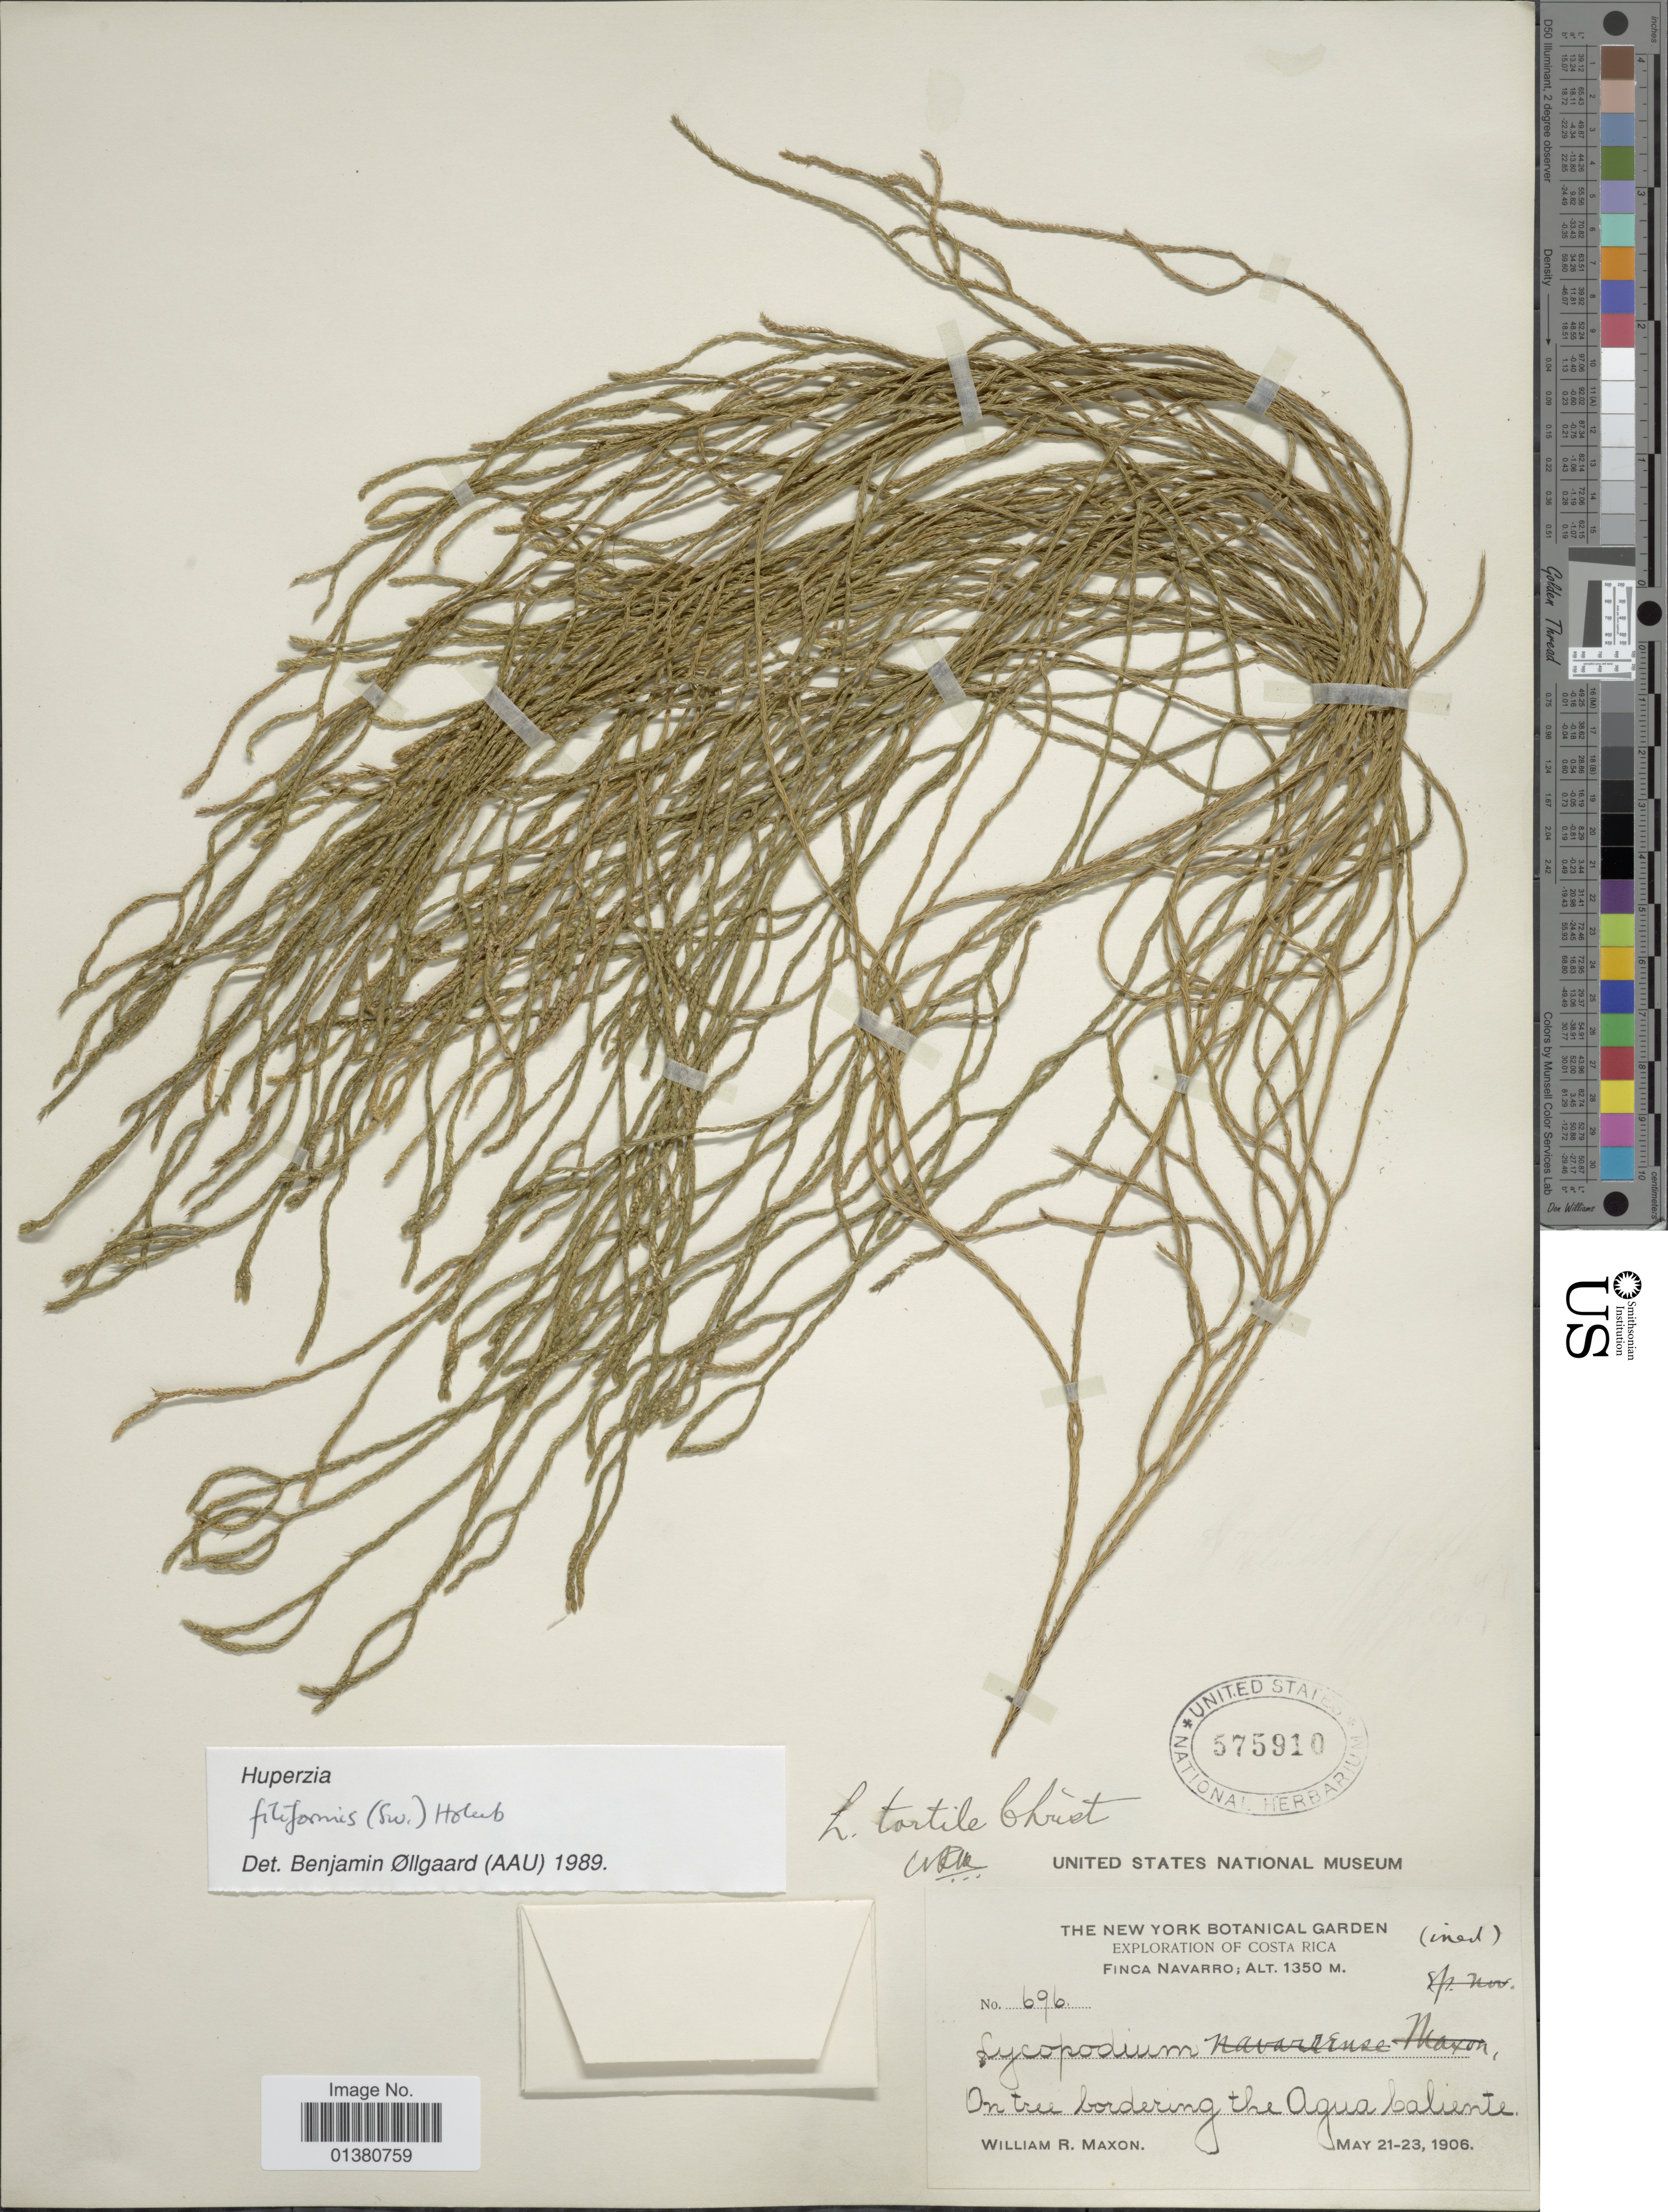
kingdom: Plantae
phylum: Tracheophyta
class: Lycopodiopsida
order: Lycopodiales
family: Lycopodiaceae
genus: Phlegmariurus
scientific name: Phlegmariurus filiformis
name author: (Sw.) W.H. Wagner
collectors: W. R. Maxon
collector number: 696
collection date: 1906-05-21/1906-05-23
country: Costa Rica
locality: Finca Navarro, On tree bordering the Agua Caliente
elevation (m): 1350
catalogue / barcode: US 575910